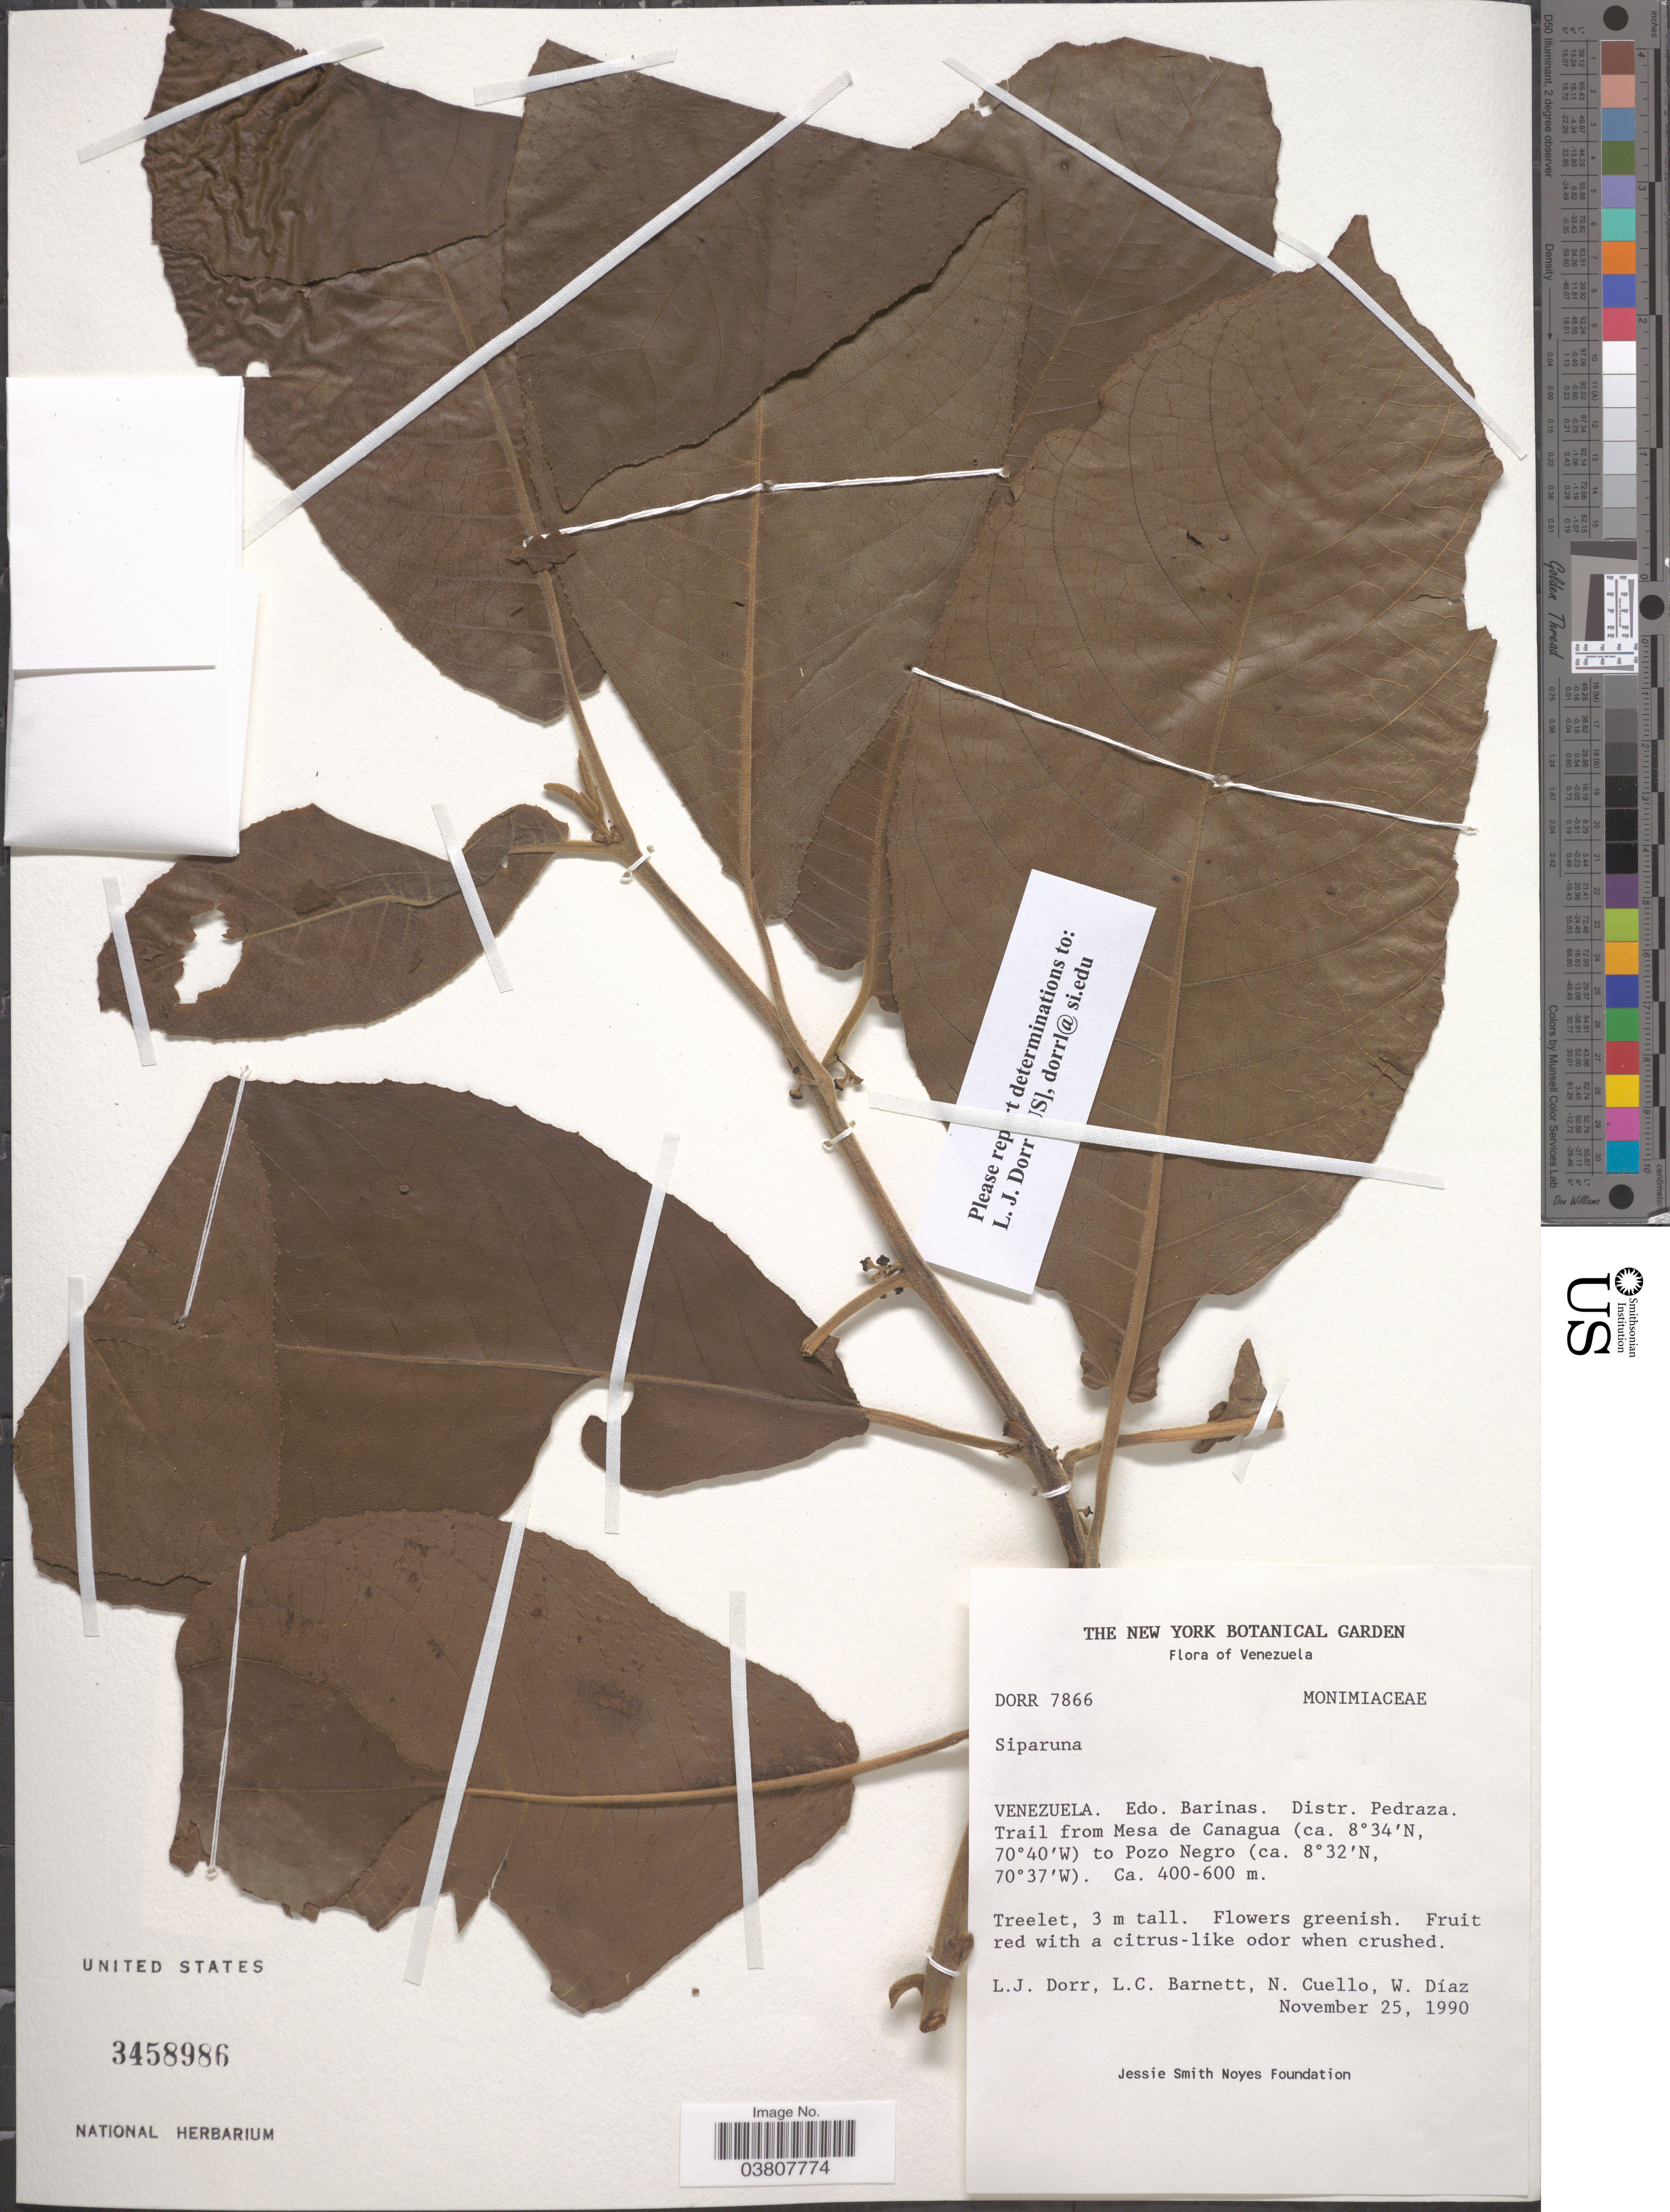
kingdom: Plantae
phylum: Tracheophyta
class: Magnoliopsida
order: Laurales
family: Siparunaceae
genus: Siparuna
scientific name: Siparuna sp.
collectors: L. J. Dorr, L. C. Barnett, N. L. Cuello & W. Díaz P.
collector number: DORR7866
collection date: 1990-11-25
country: Venezuela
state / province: Barinas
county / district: Pedraza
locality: Trail from Mesa de Canagua to Pozo Negro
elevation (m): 400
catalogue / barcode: US 3458986